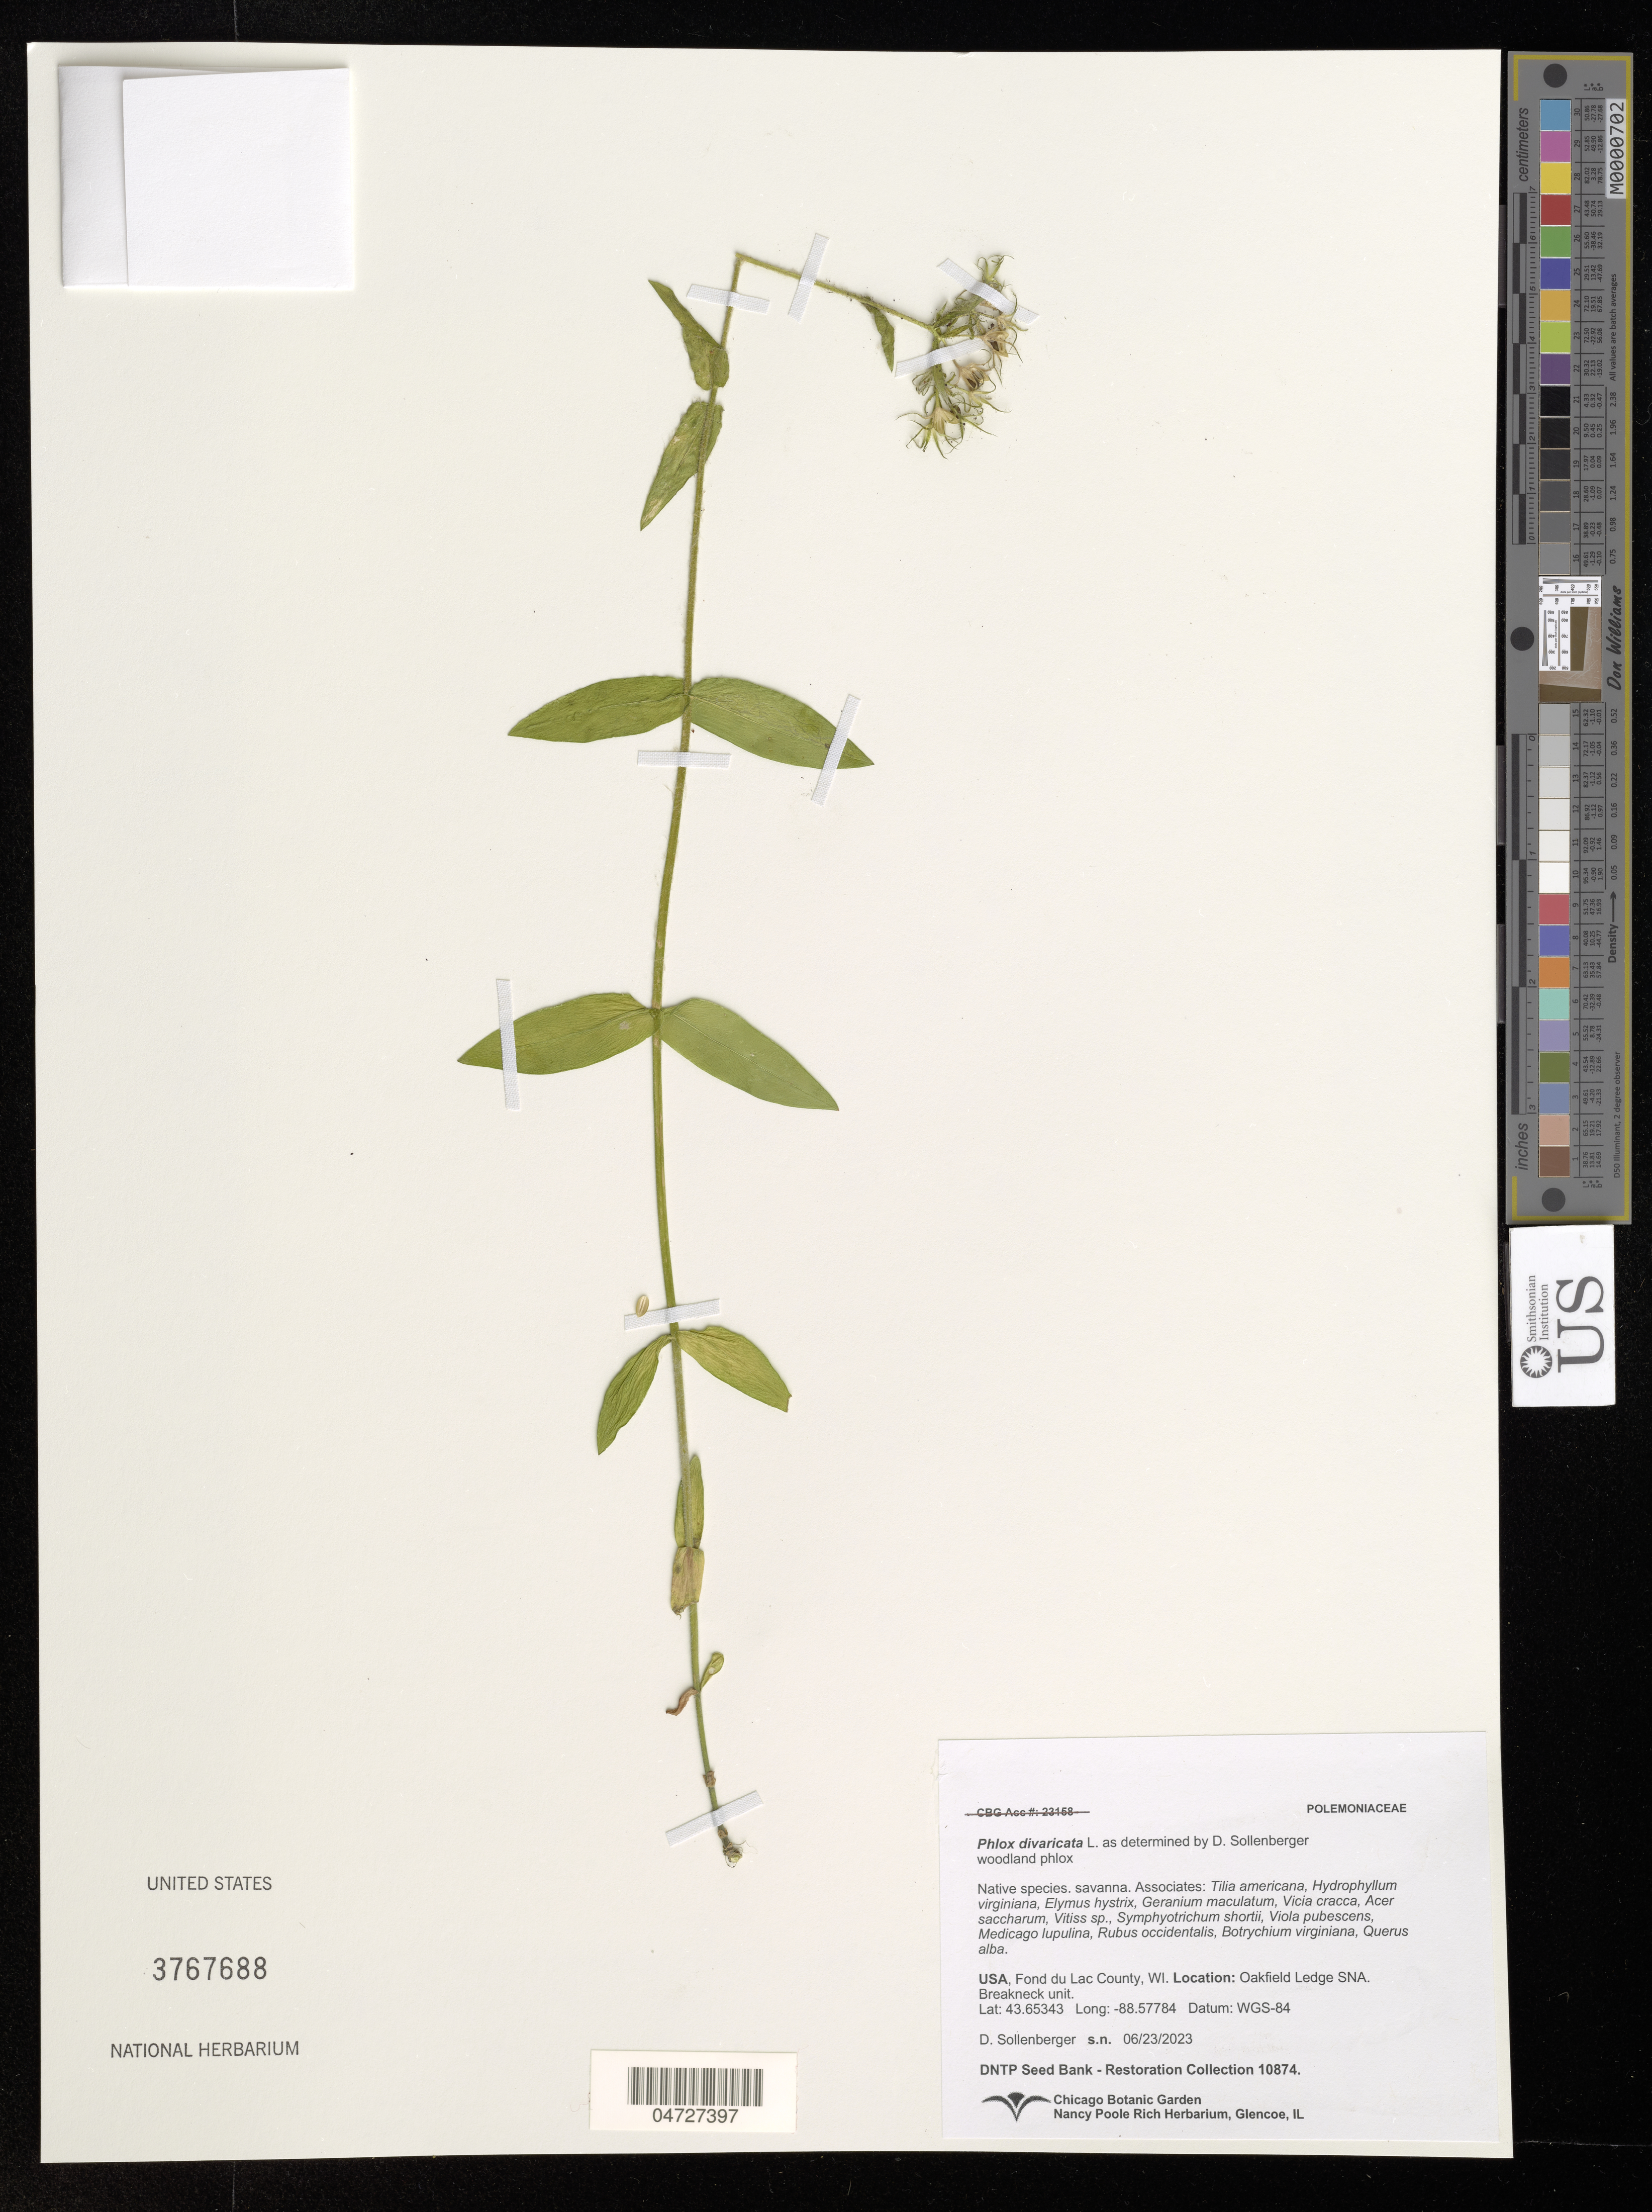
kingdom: Plantae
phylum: Tracheophyta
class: Magnoliopsida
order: Ericales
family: Polemoniaceae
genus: Phlox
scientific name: Phlox divaricata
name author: L.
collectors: D. Sollenberger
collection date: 2023-06-23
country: United States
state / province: Wisconsin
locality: Fon du Lac County. Oakfield Ledge SNA. Breakneck unit.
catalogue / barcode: US 3767688